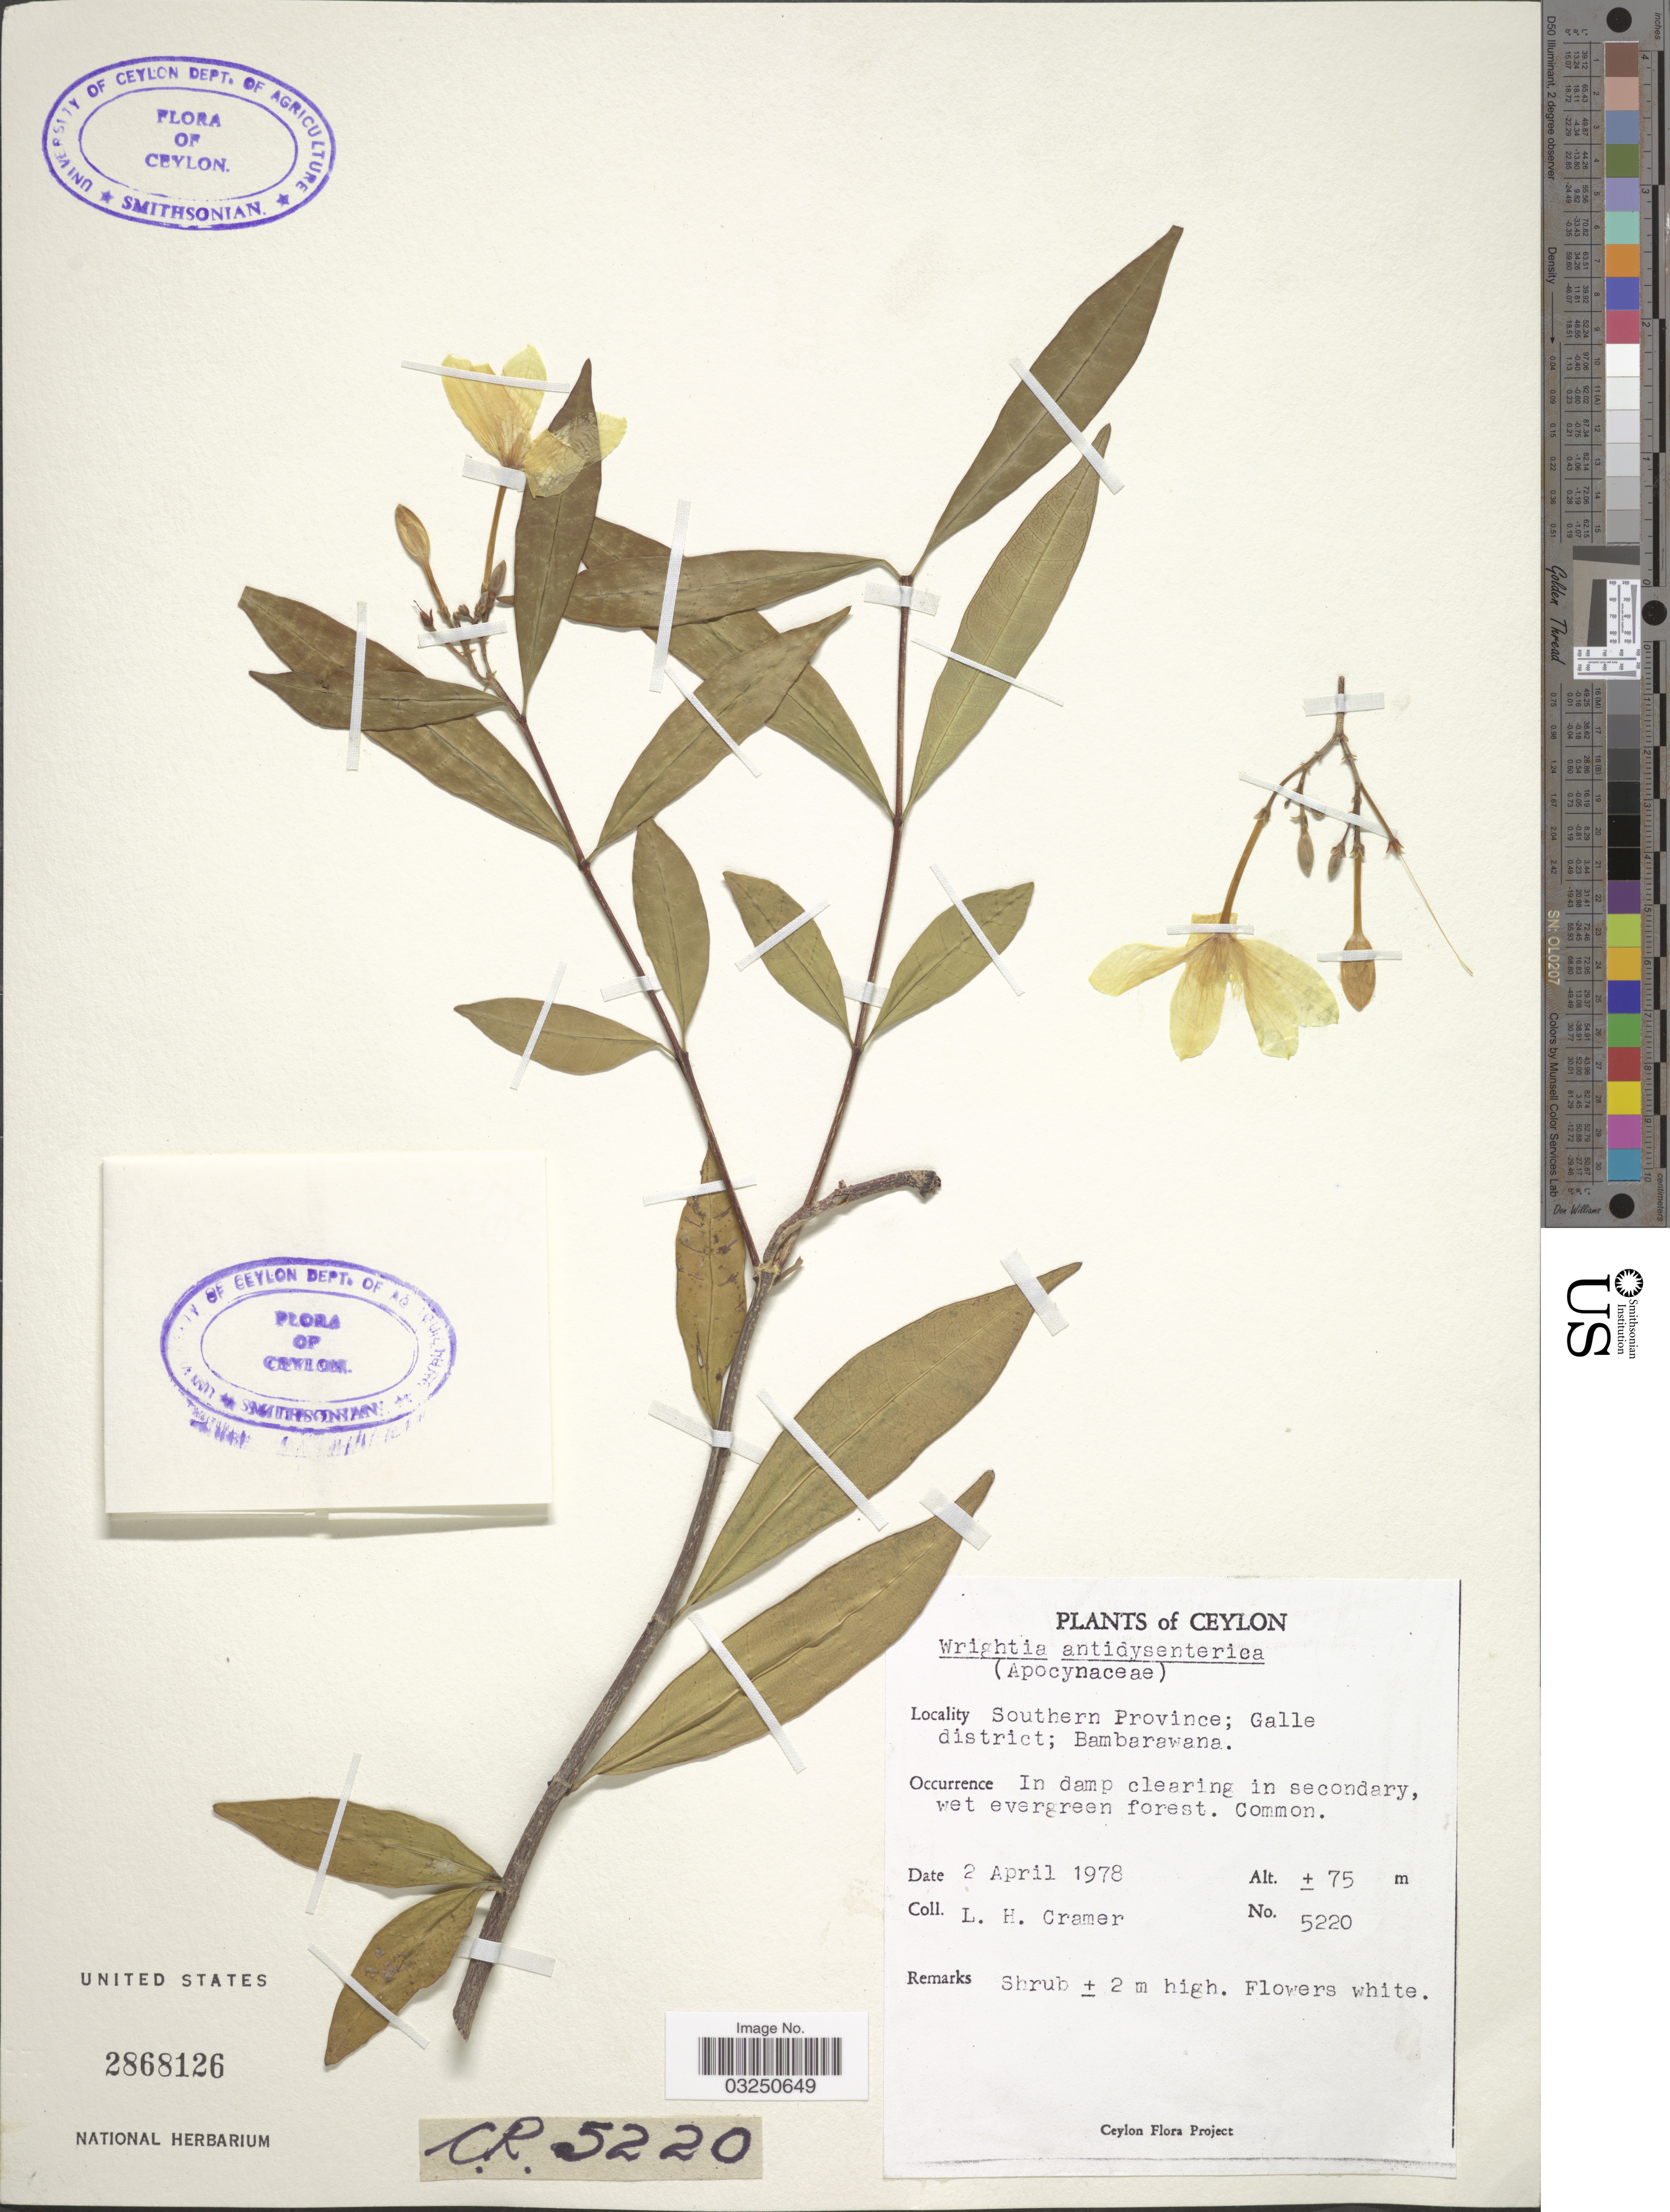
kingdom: Plantae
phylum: Tracheophyta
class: Magnoliopsida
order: Gentianales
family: Apocynaceae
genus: Wrightia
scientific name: Wrightia antidysenterica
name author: (L.) R. Br.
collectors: L. H. Cramer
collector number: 5220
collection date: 1978-04-02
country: Sri Lanka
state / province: Southern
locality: Ceylon. Galle district; Bambarawana.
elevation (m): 75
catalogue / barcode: US 2868126